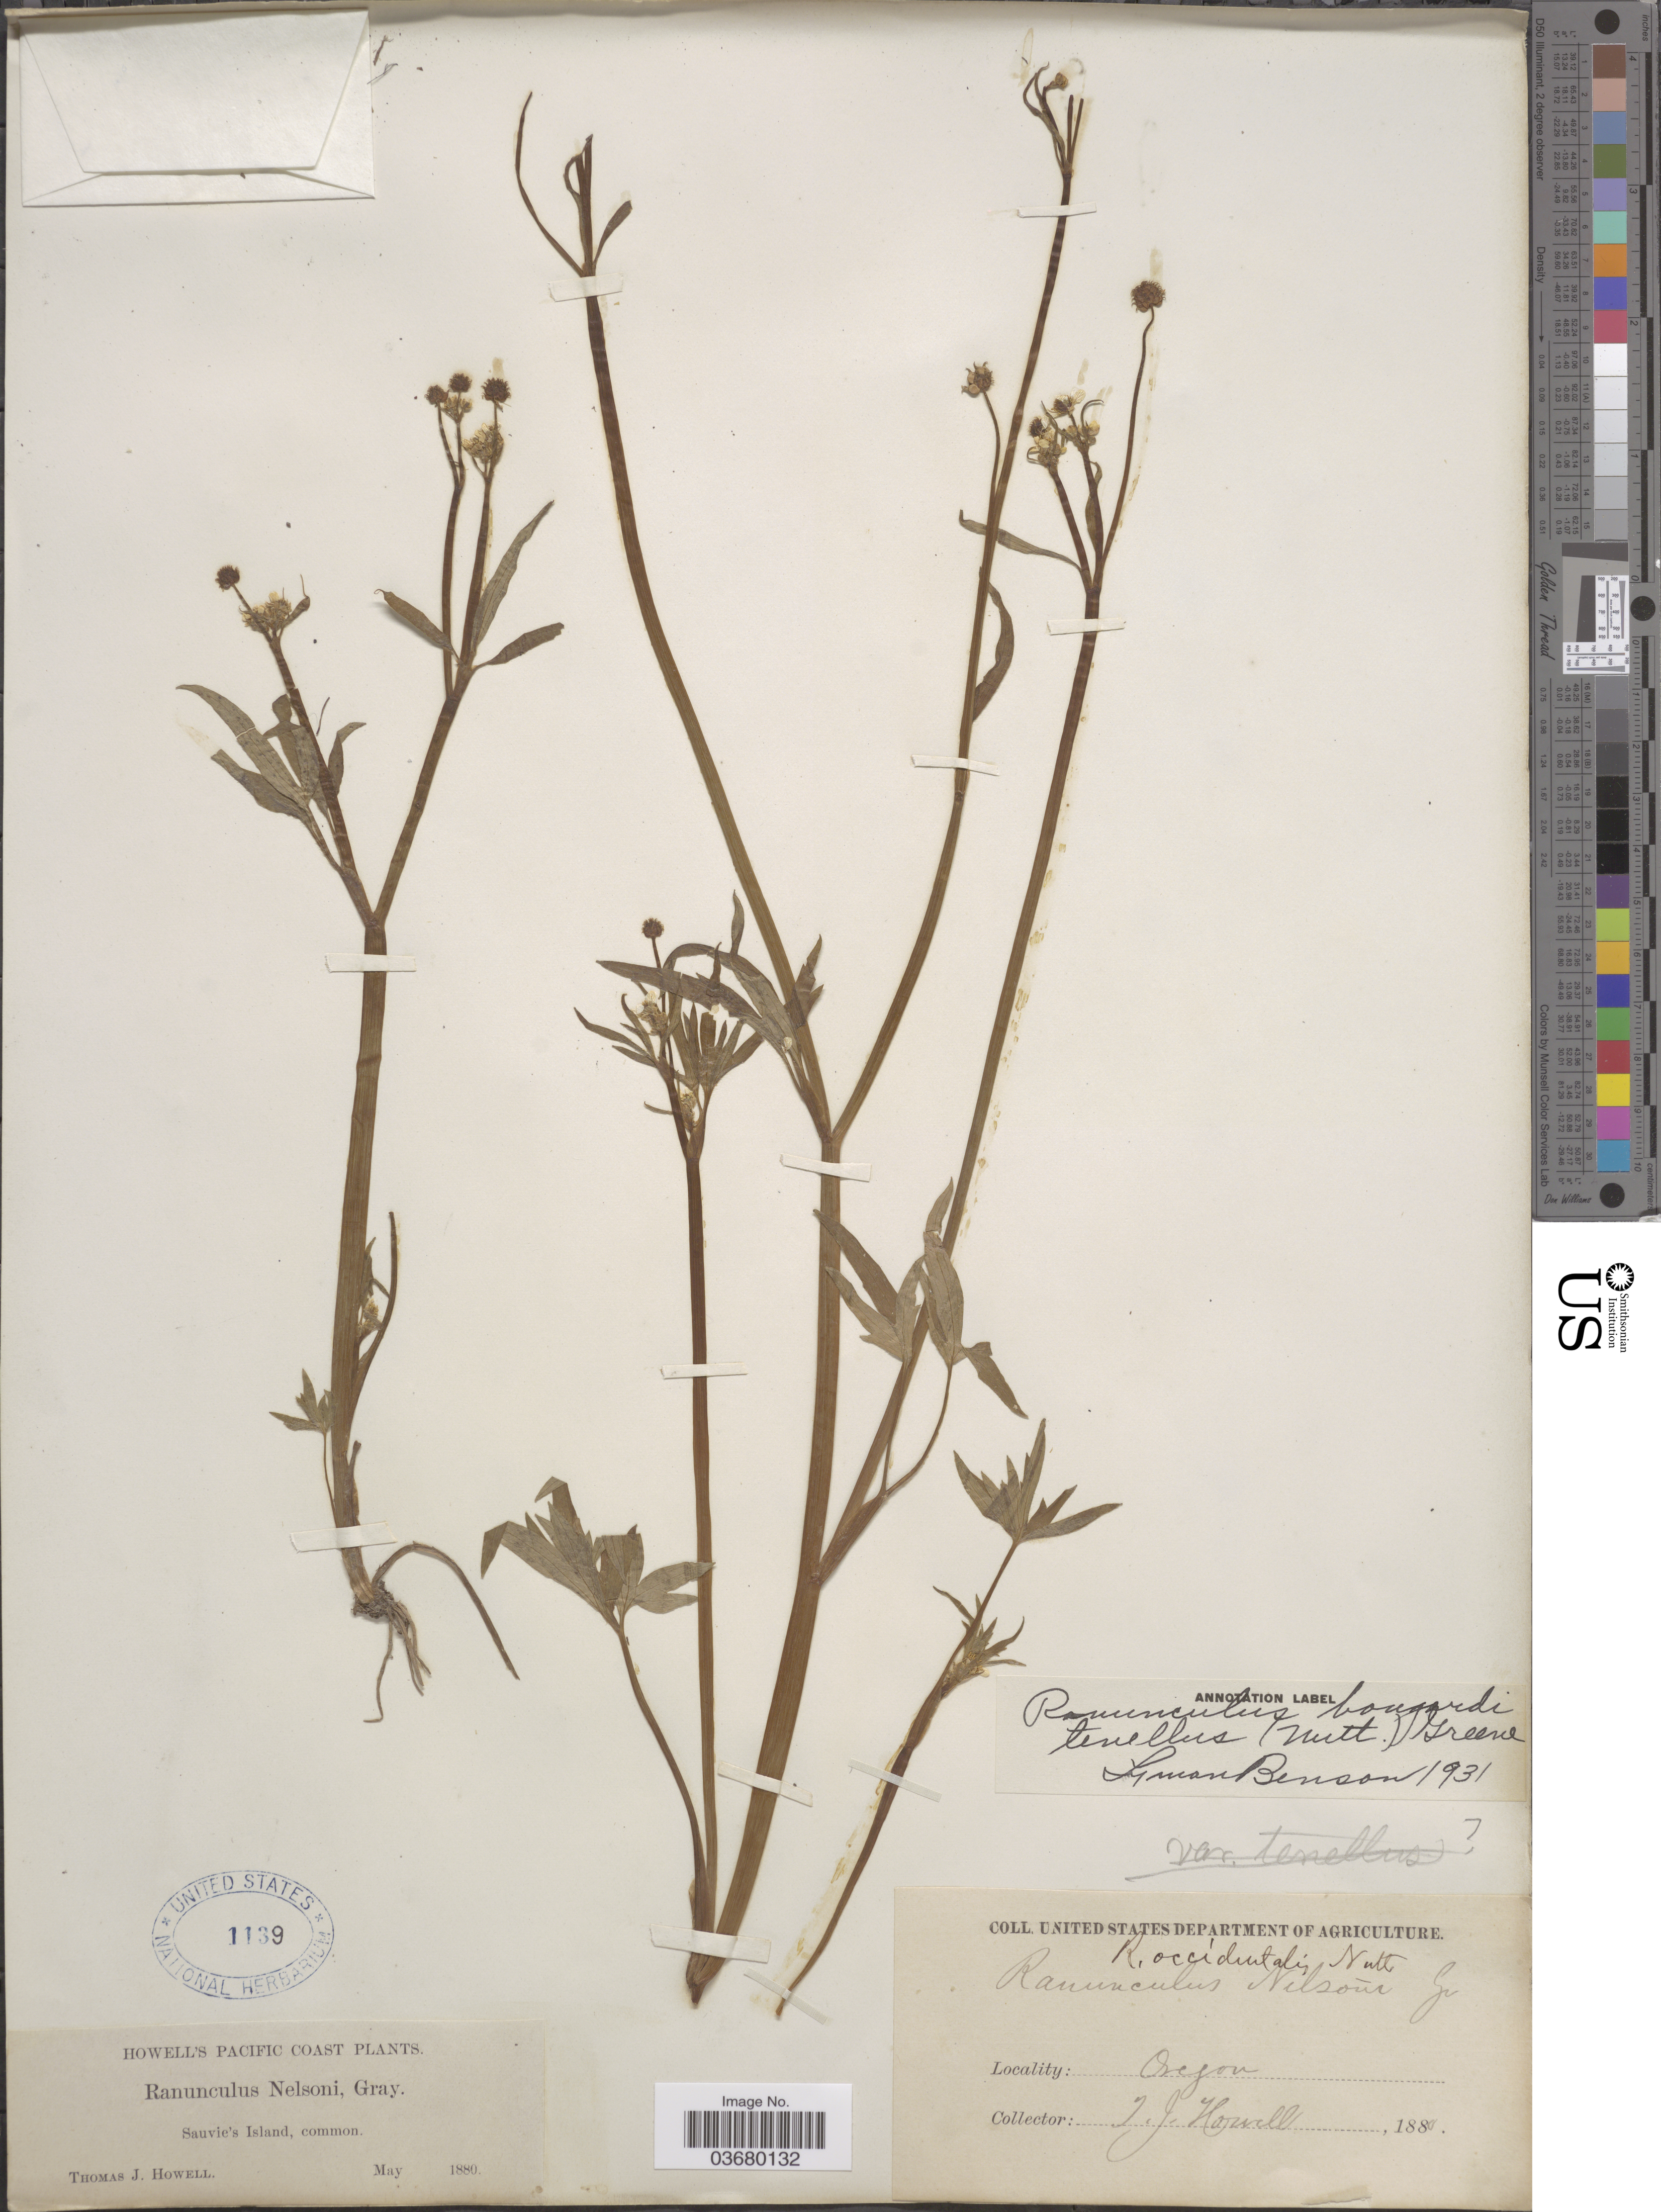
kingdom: Plantae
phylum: Tracheophyta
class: Magnoliopsida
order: Ranunculales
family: Ranunculaceae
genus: Ranunculus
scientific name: Ranunculus bongardii var. tenellus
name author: (A. Gray) Greene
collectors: T. J. Howell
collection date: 1880-05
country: United States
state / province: Oregon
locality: Pacific Coast. Sauvie's Island.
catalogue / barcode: US 1139